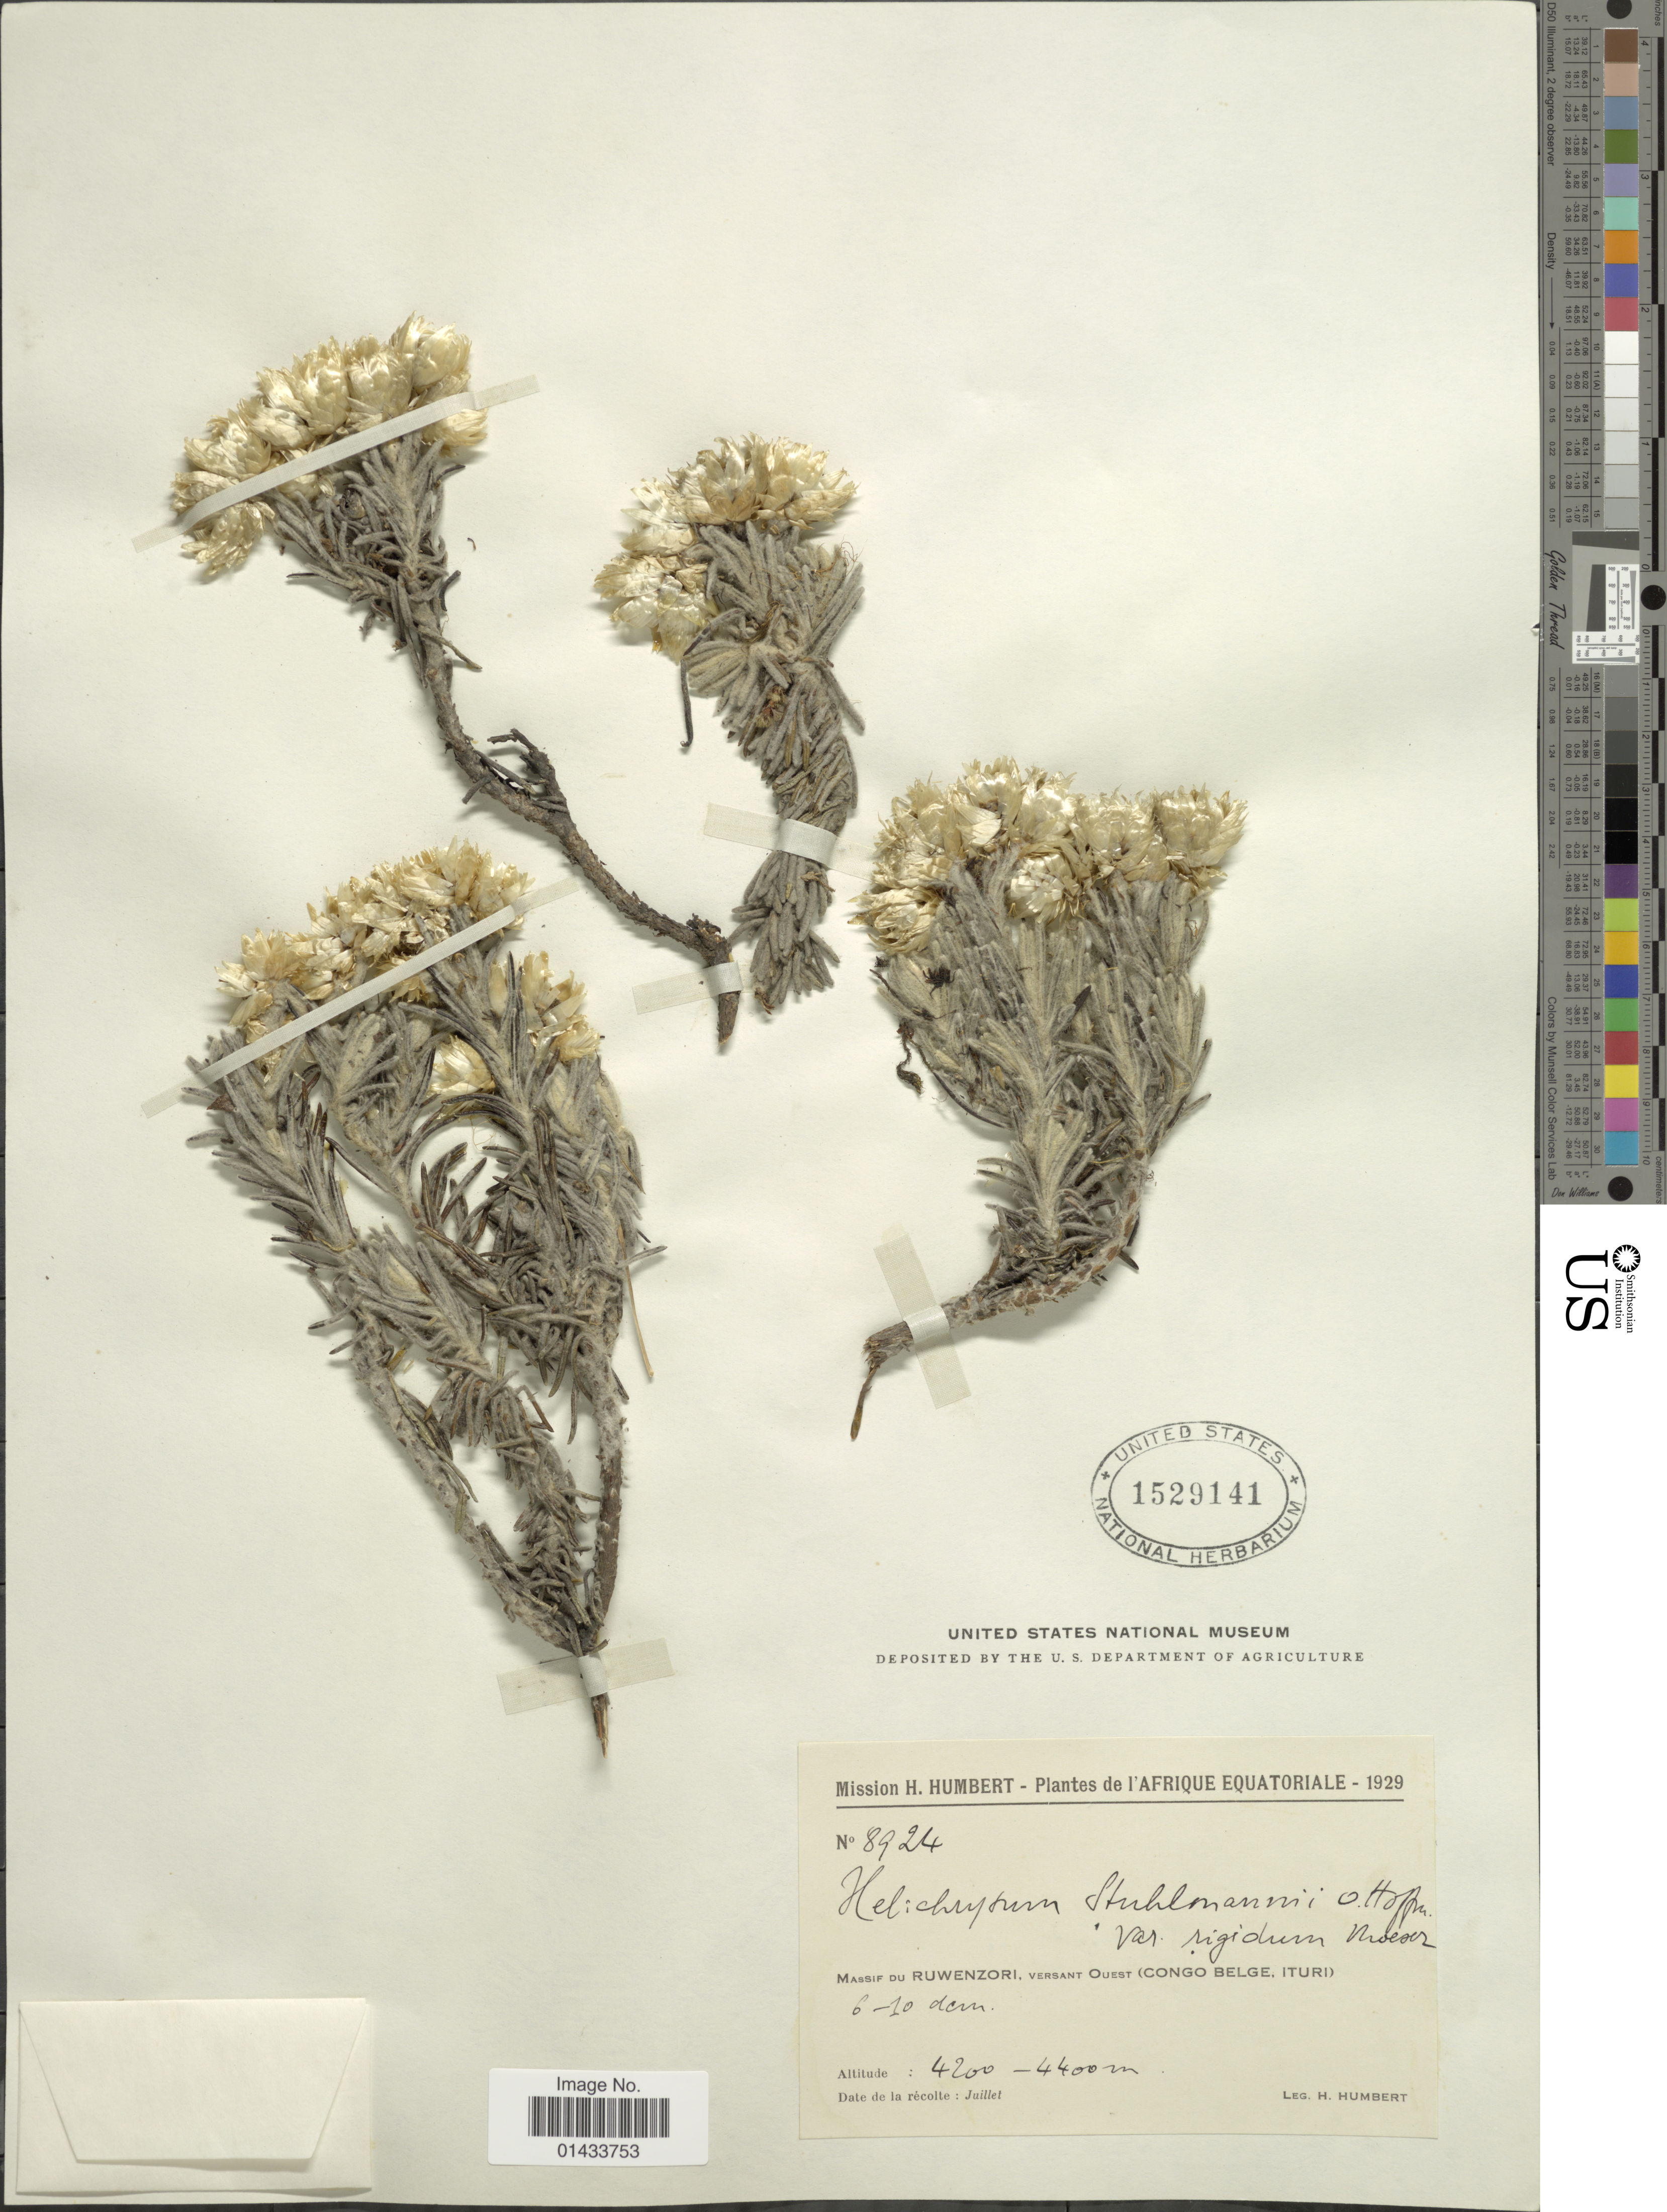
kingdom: Plantae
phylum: Tracheophyta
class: Magnoliopsida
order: Asterales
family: Asteraceae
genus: Helichrysum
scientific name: Helichrysum stuhlmannii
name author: O. Hoffm.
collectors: H. Humbert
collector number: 8924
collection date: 1929-07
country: Congo, Democratic Republic of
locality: Massif du Ruwenzori, Versant Ouest (Congo Belge, Ituri)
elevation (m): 4200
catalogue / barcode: US 1529141